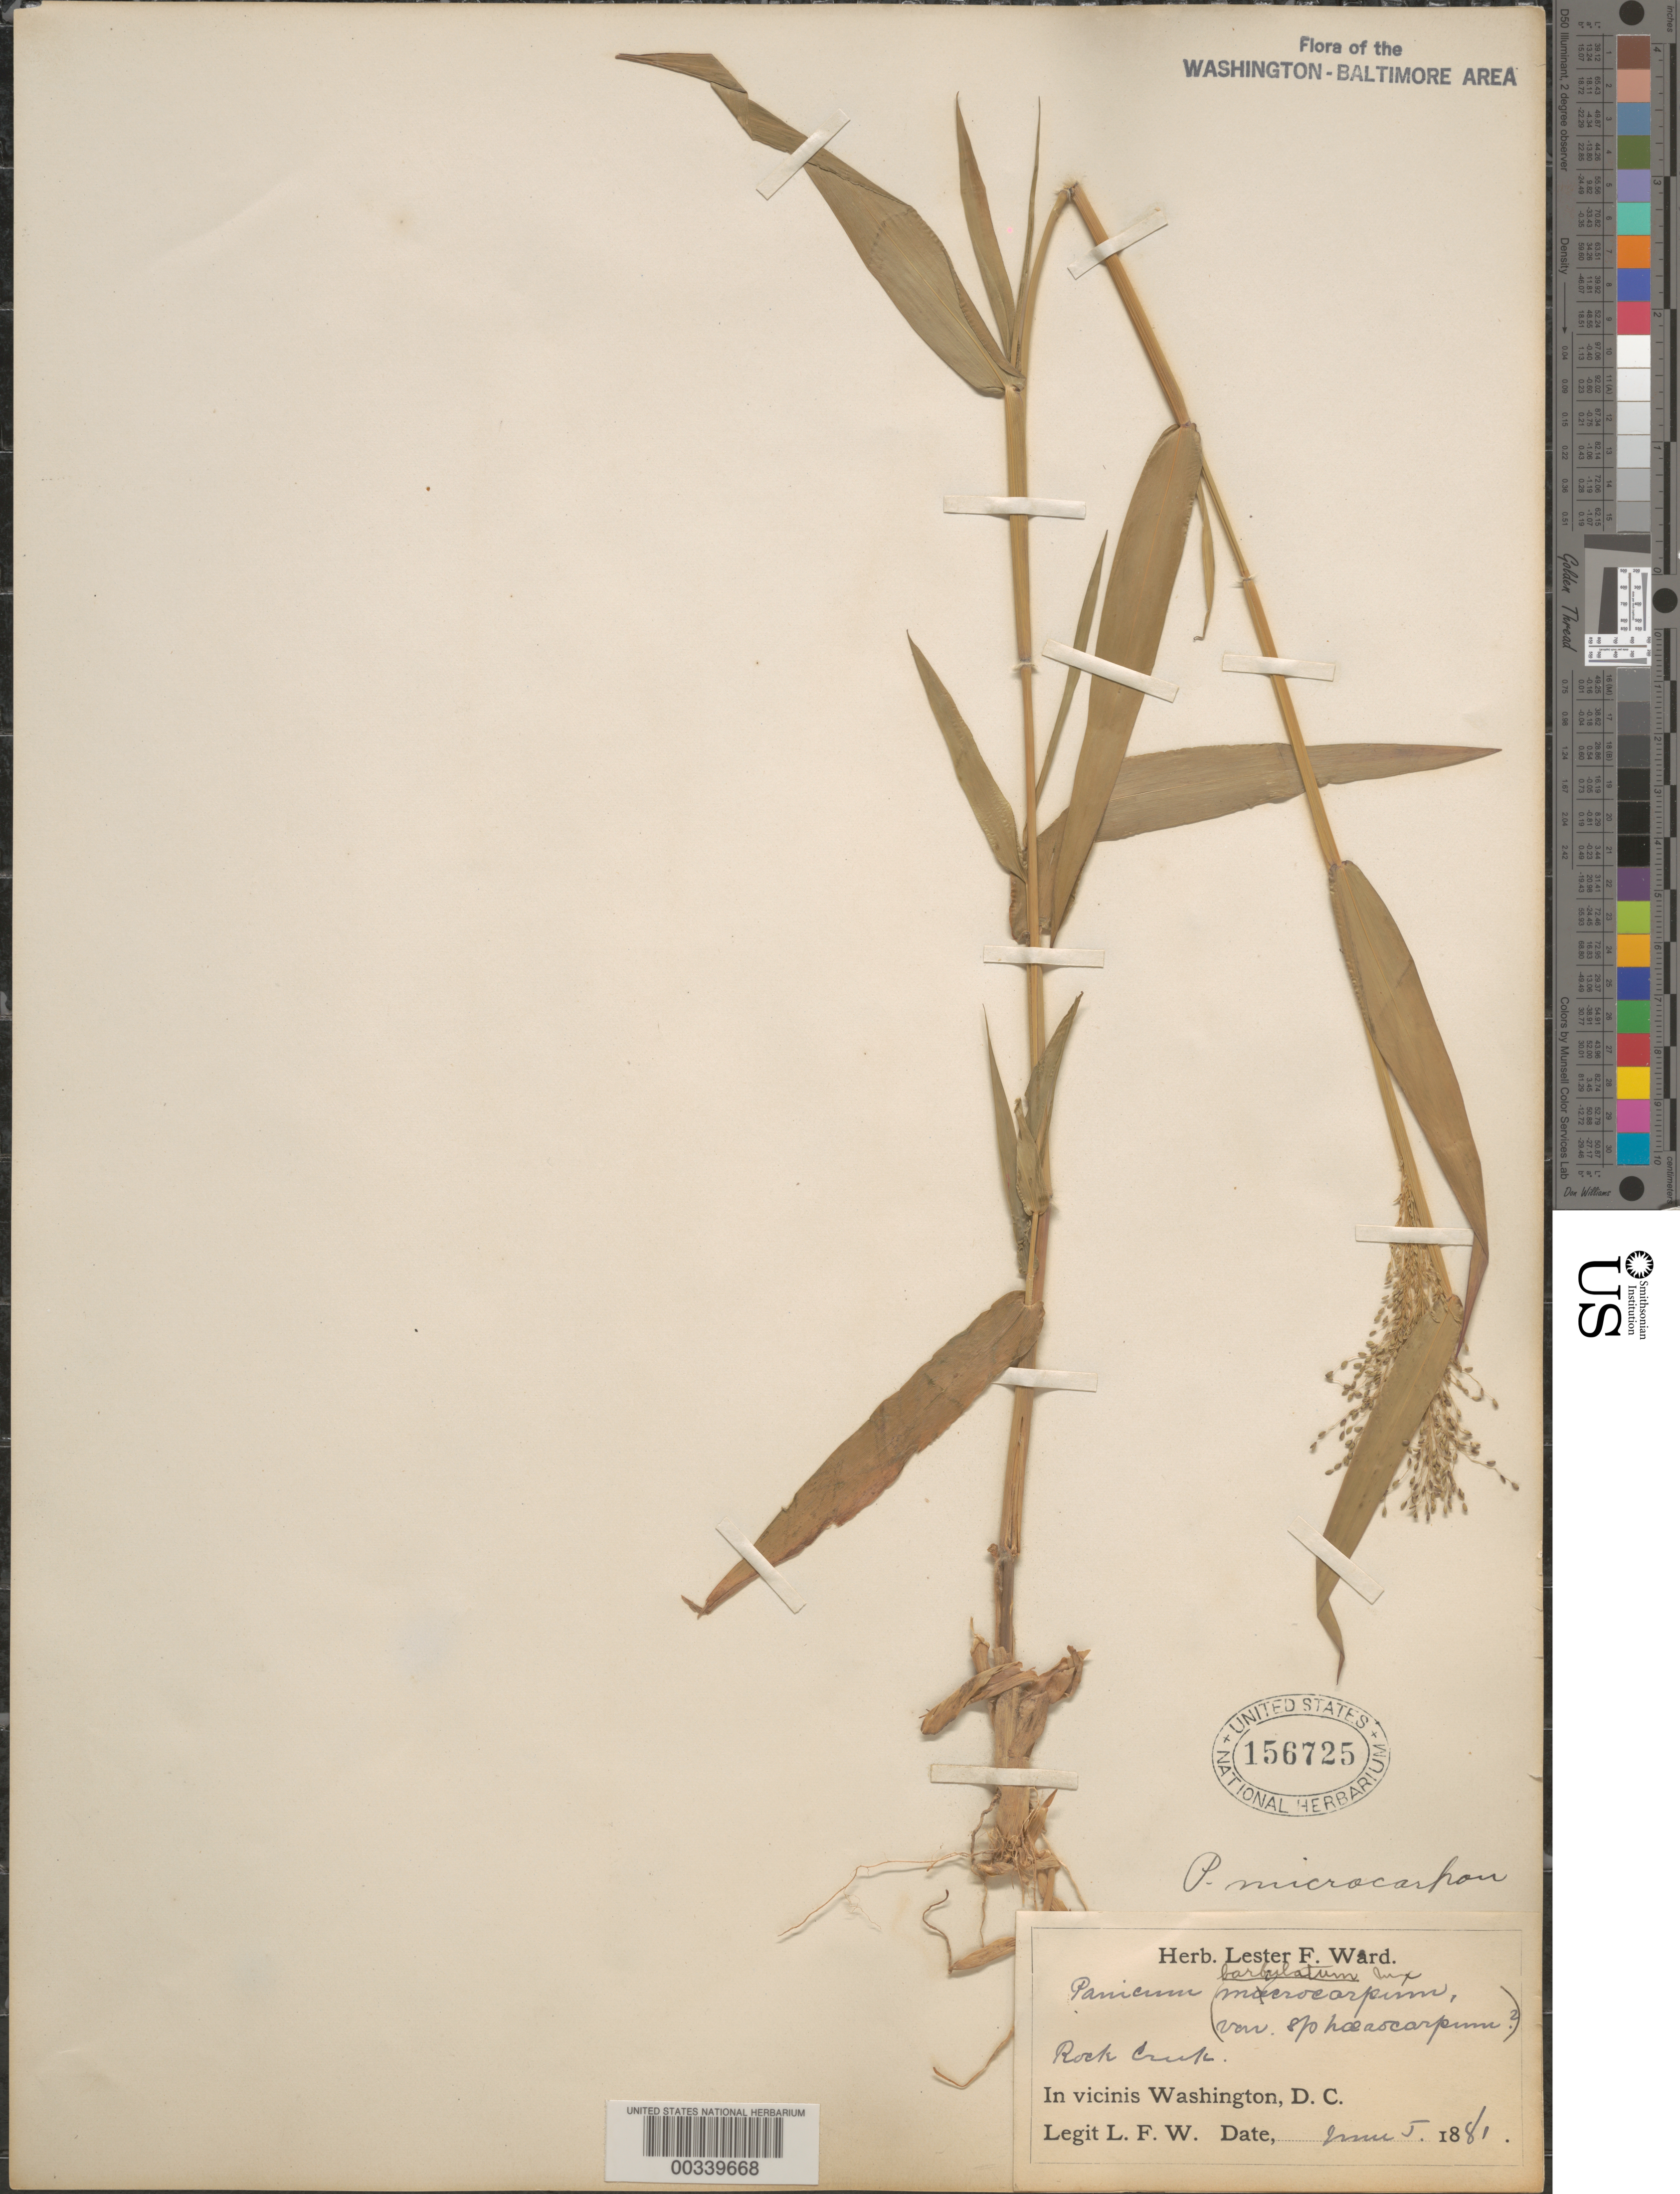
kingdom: Plantae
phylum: Tracheophyta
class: Liliopsida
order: Poales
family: Poaceae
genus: Dichanthelium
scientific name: Dichanthelium dichotomum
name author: (L.) Gould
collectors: L. F. Ward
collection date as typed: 05 Jun 1881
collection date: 1881-06-05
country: United States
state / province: District of Columbia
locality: Rock Creek Rock Creek Park and Vicinity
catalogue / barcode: US 156725